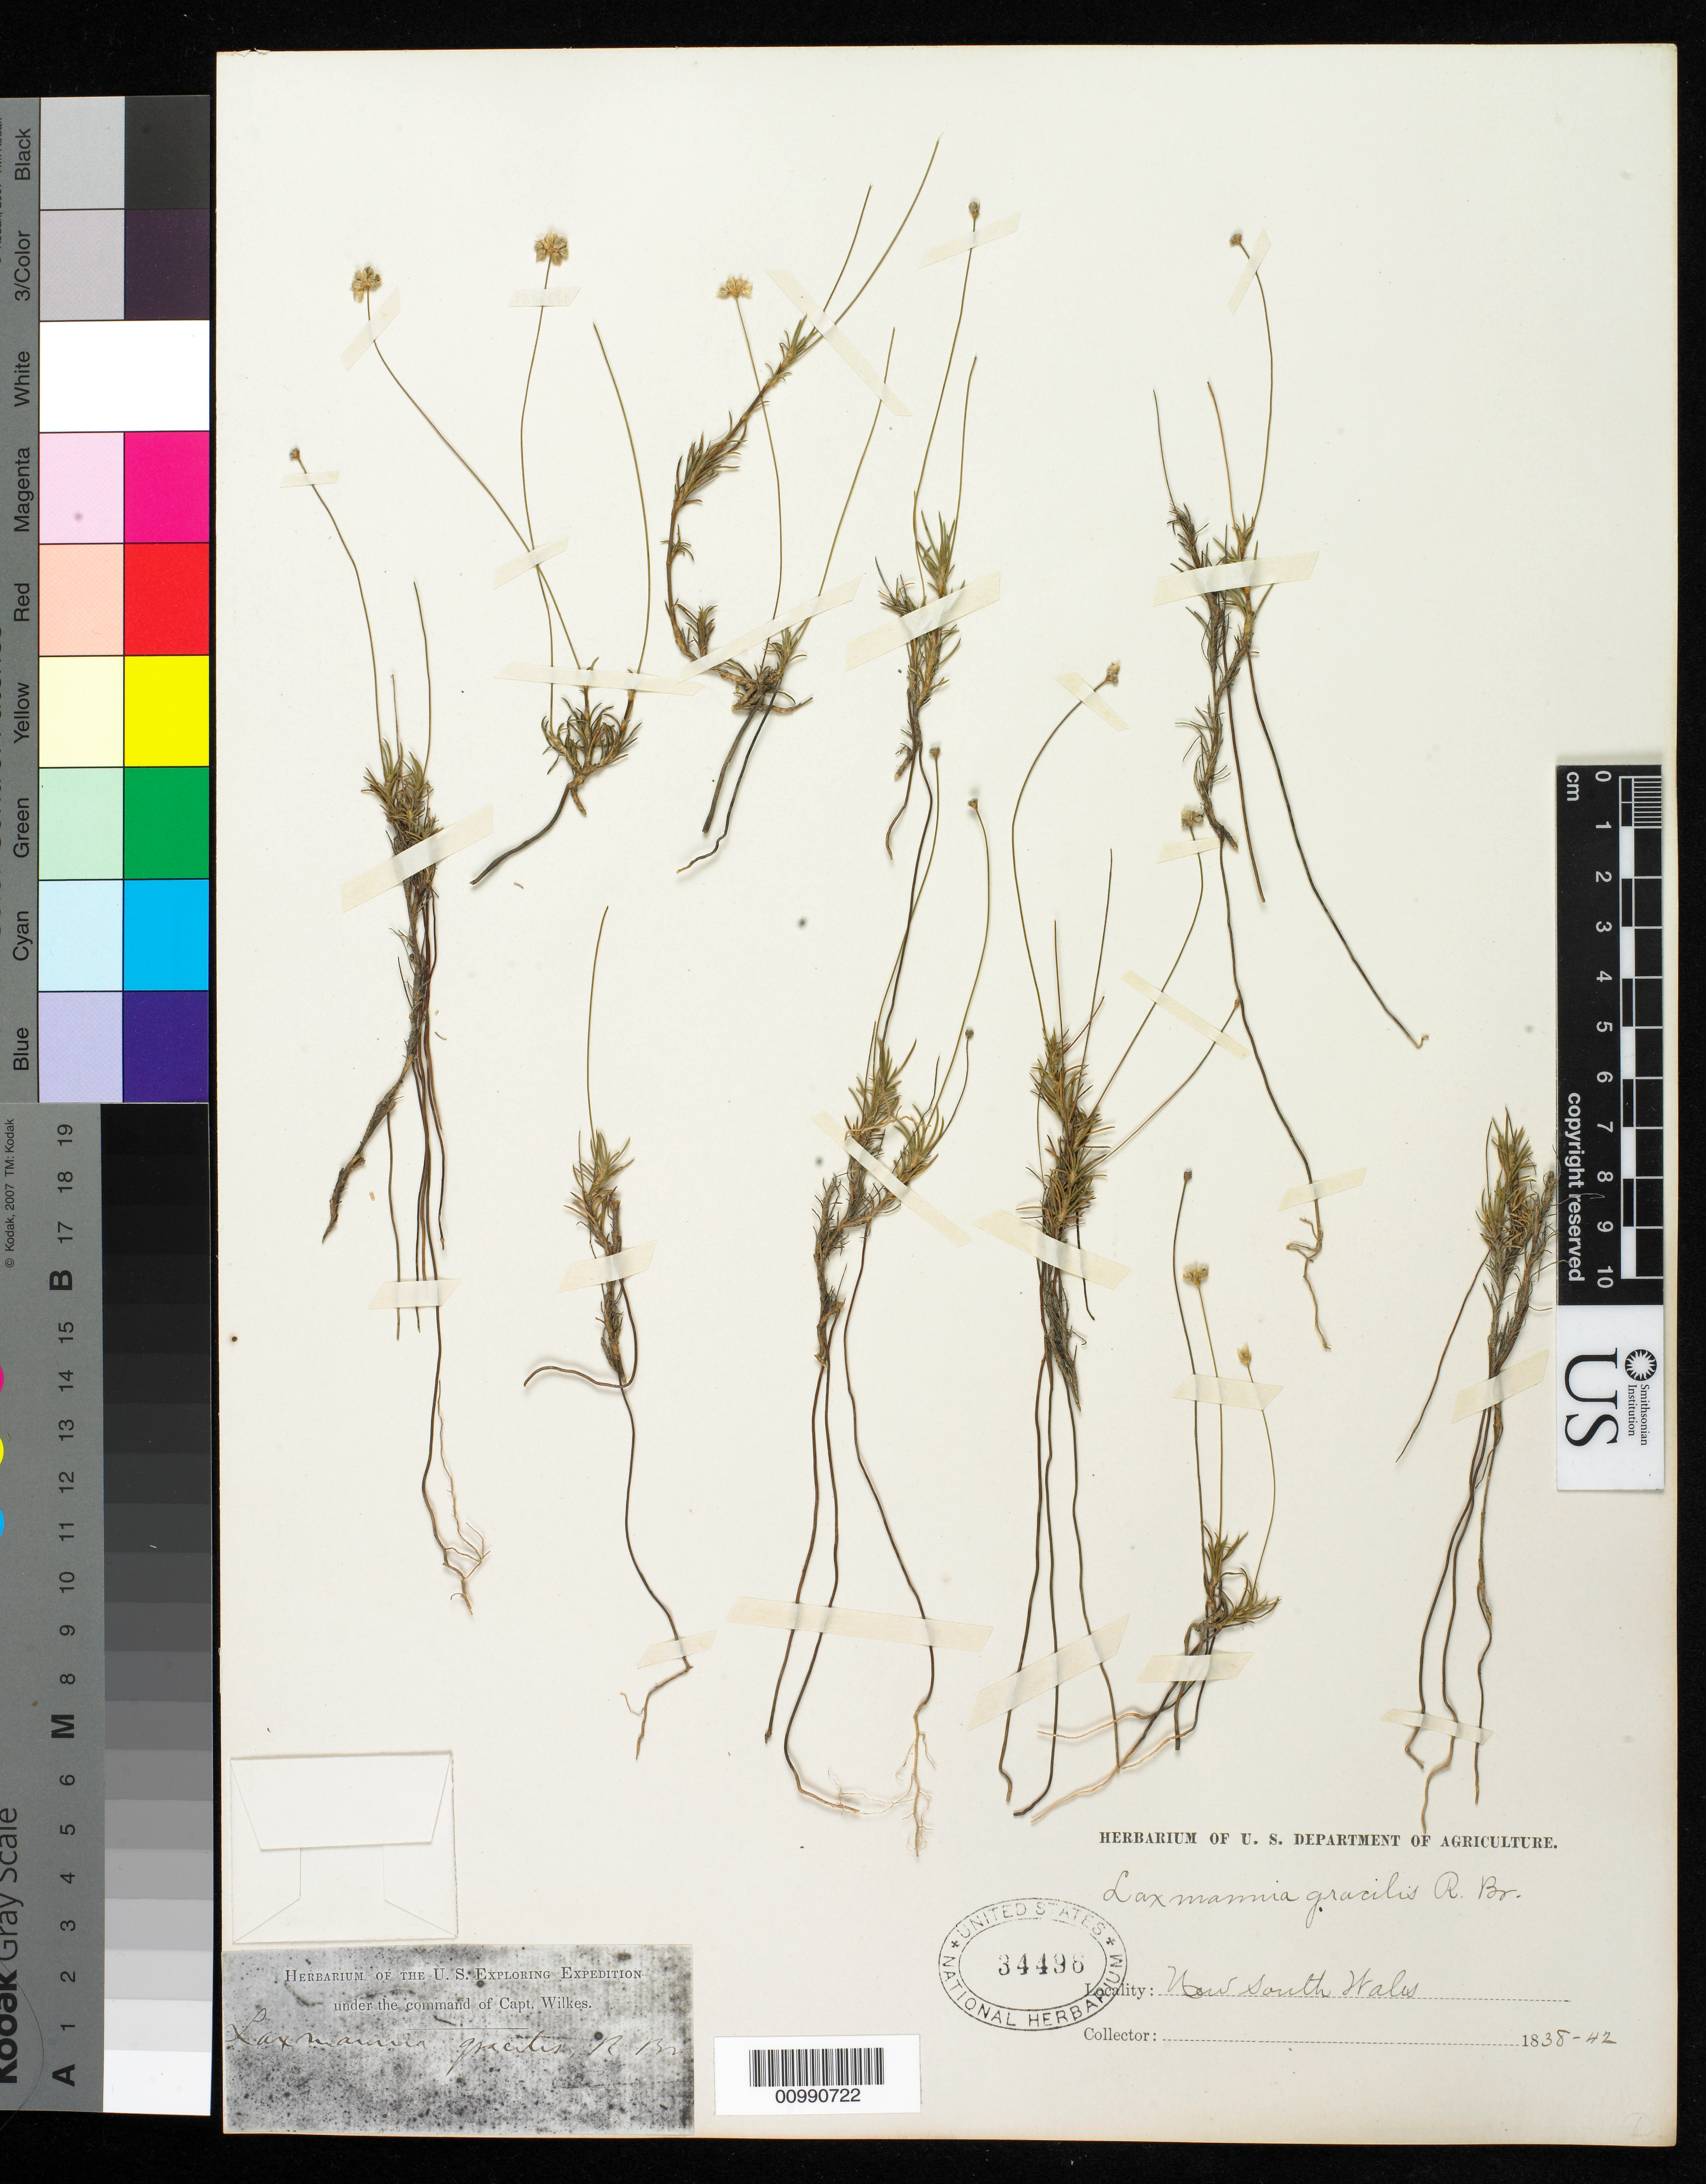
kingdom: Plantae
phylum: Tracheophyta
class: Liliopsida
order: Asparagales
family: Asparagaceae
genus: Laxmannia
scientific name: Laxmannia gracilis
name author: R. Br.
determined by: Strong, Mark T., (BOT), Smithsonian Institution - National Museum of Natural History (UNITED STATES)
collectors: Wilkes Explor. Exped.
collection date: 1838/1842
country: Australia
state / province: New South Wales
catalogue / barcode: US 34496